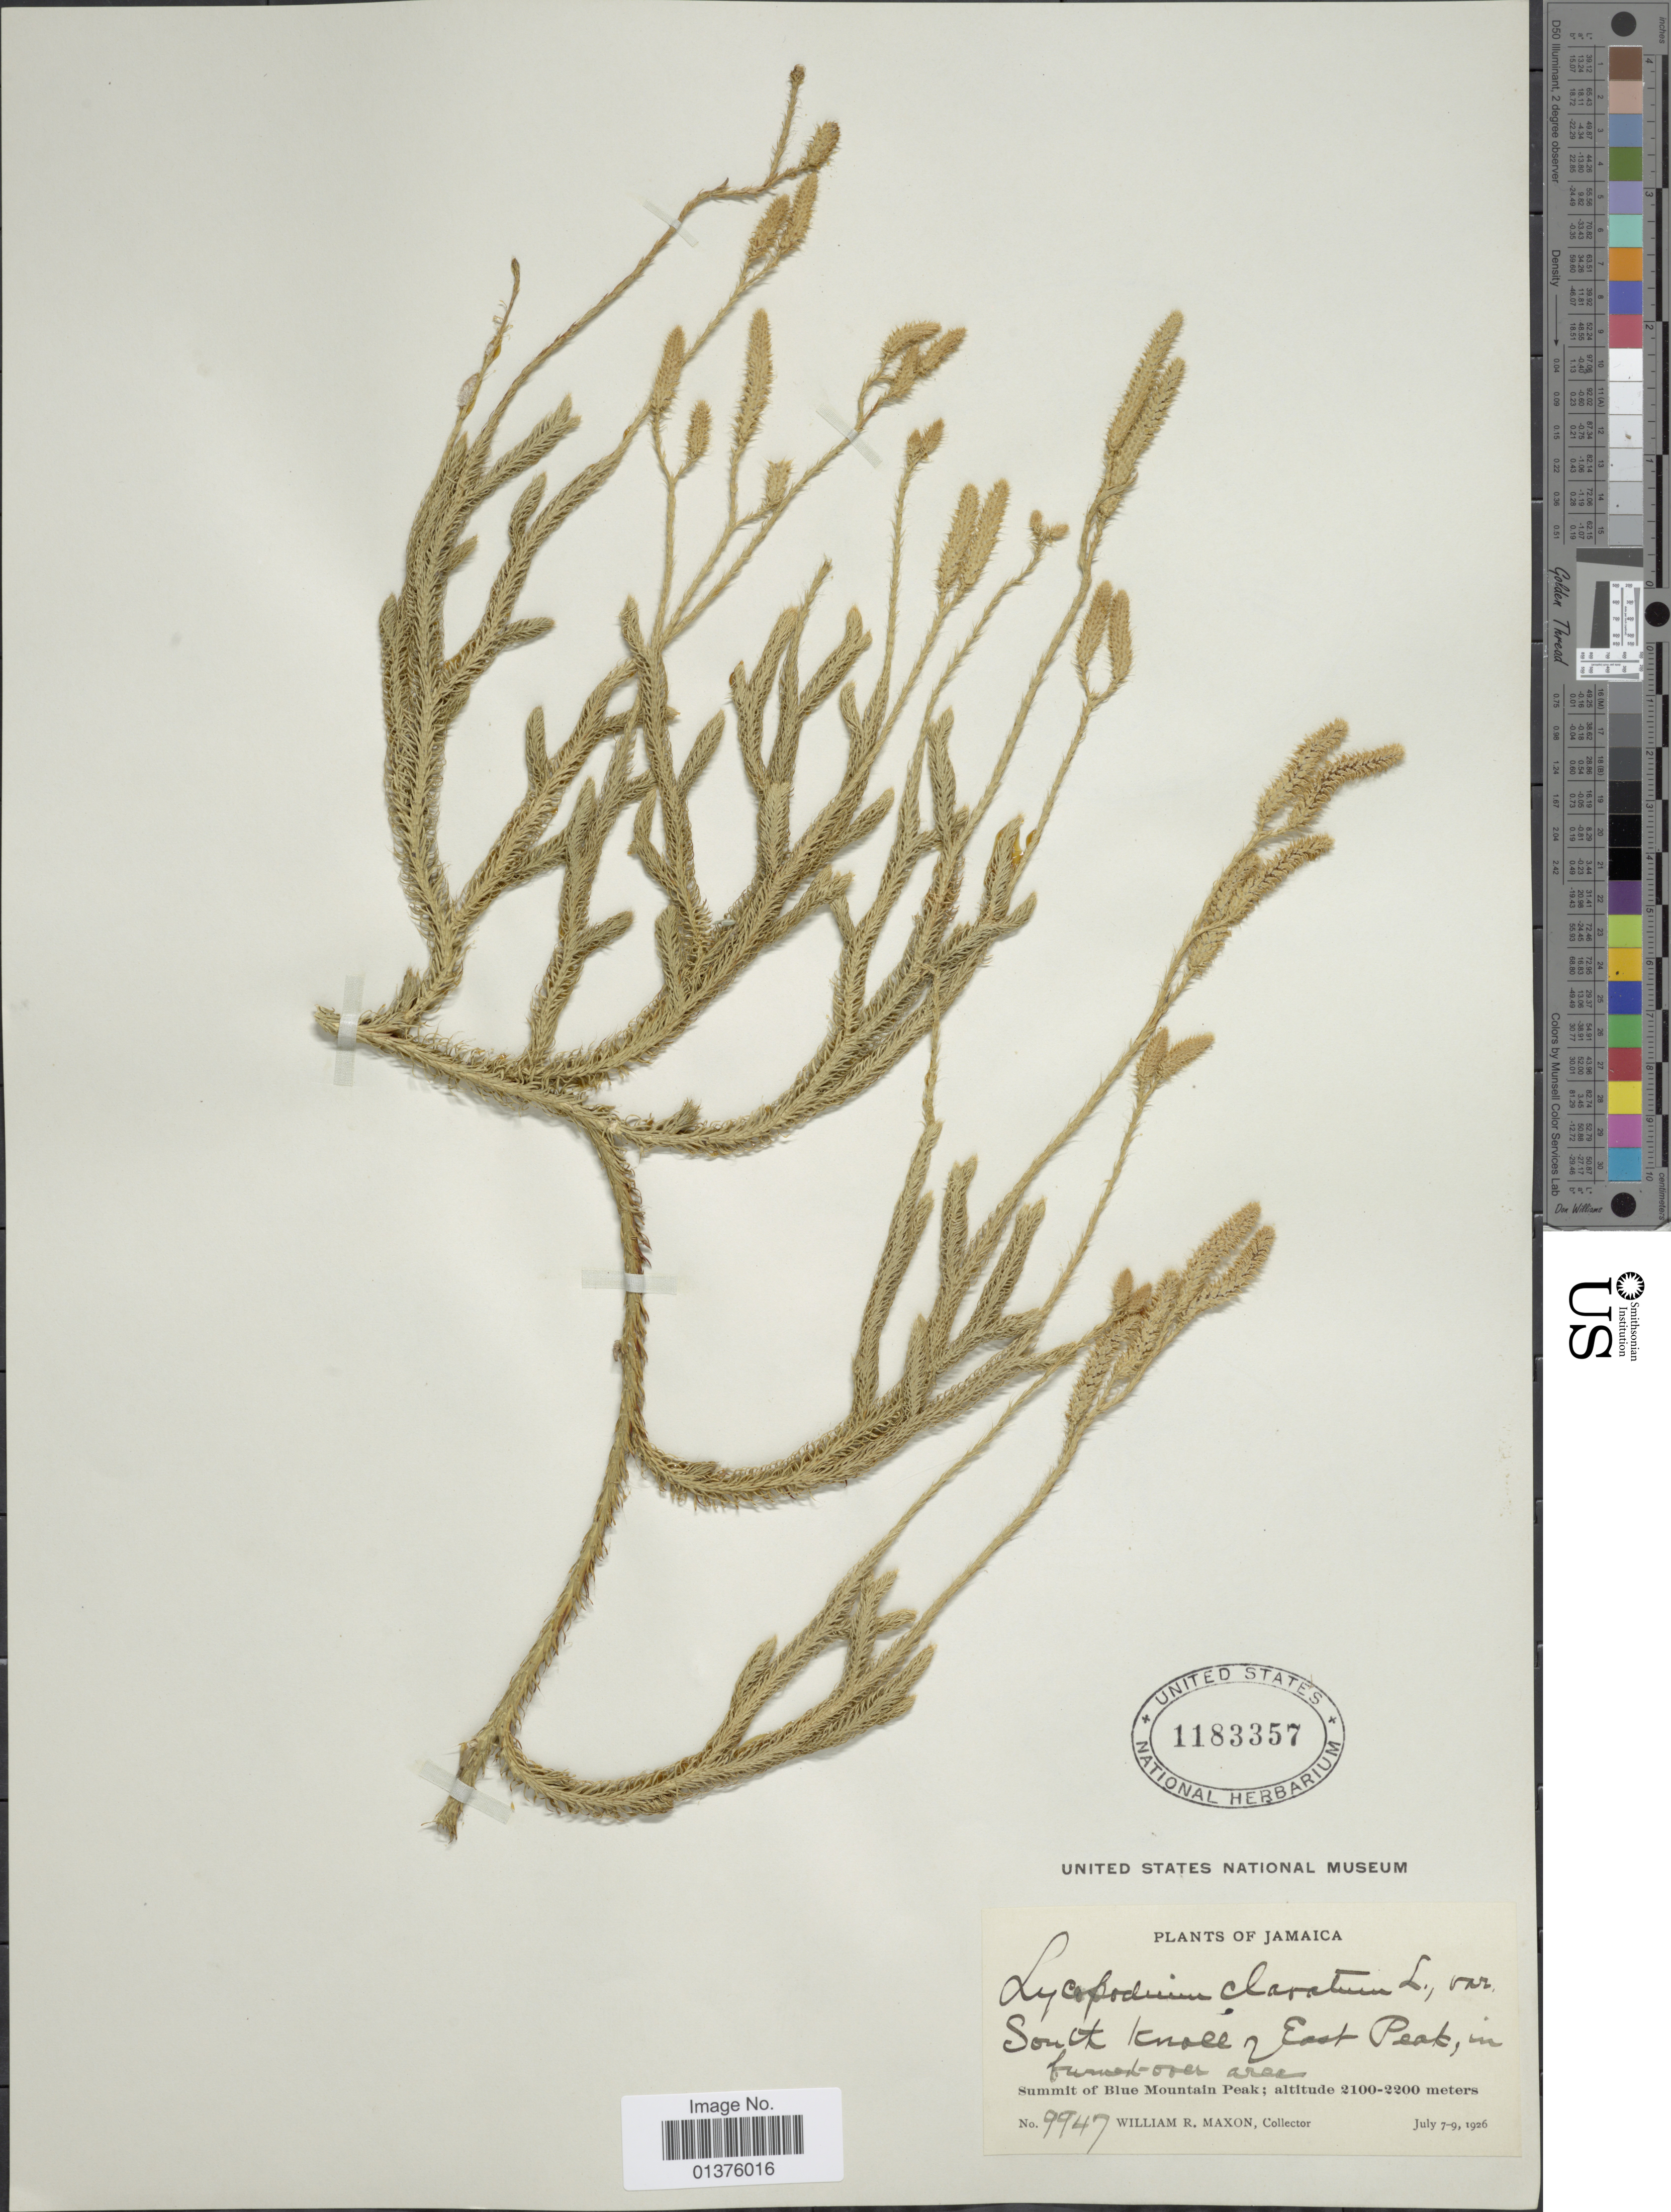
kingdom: Plantae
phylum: Tracheophyta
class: Lycopodiopsida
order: Lycopodiales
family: Lycopodiaceae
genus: Lycopodium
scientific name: Lycopodium clavatum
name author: L.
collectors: W. R. Maxon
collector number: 9947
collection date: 1926-07-07/1926-07-09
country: Jamaica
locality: South Knoll East Peak, in burned-over area, summit of Blue Mountain Peak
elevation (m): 2100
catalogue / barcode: US 1183357